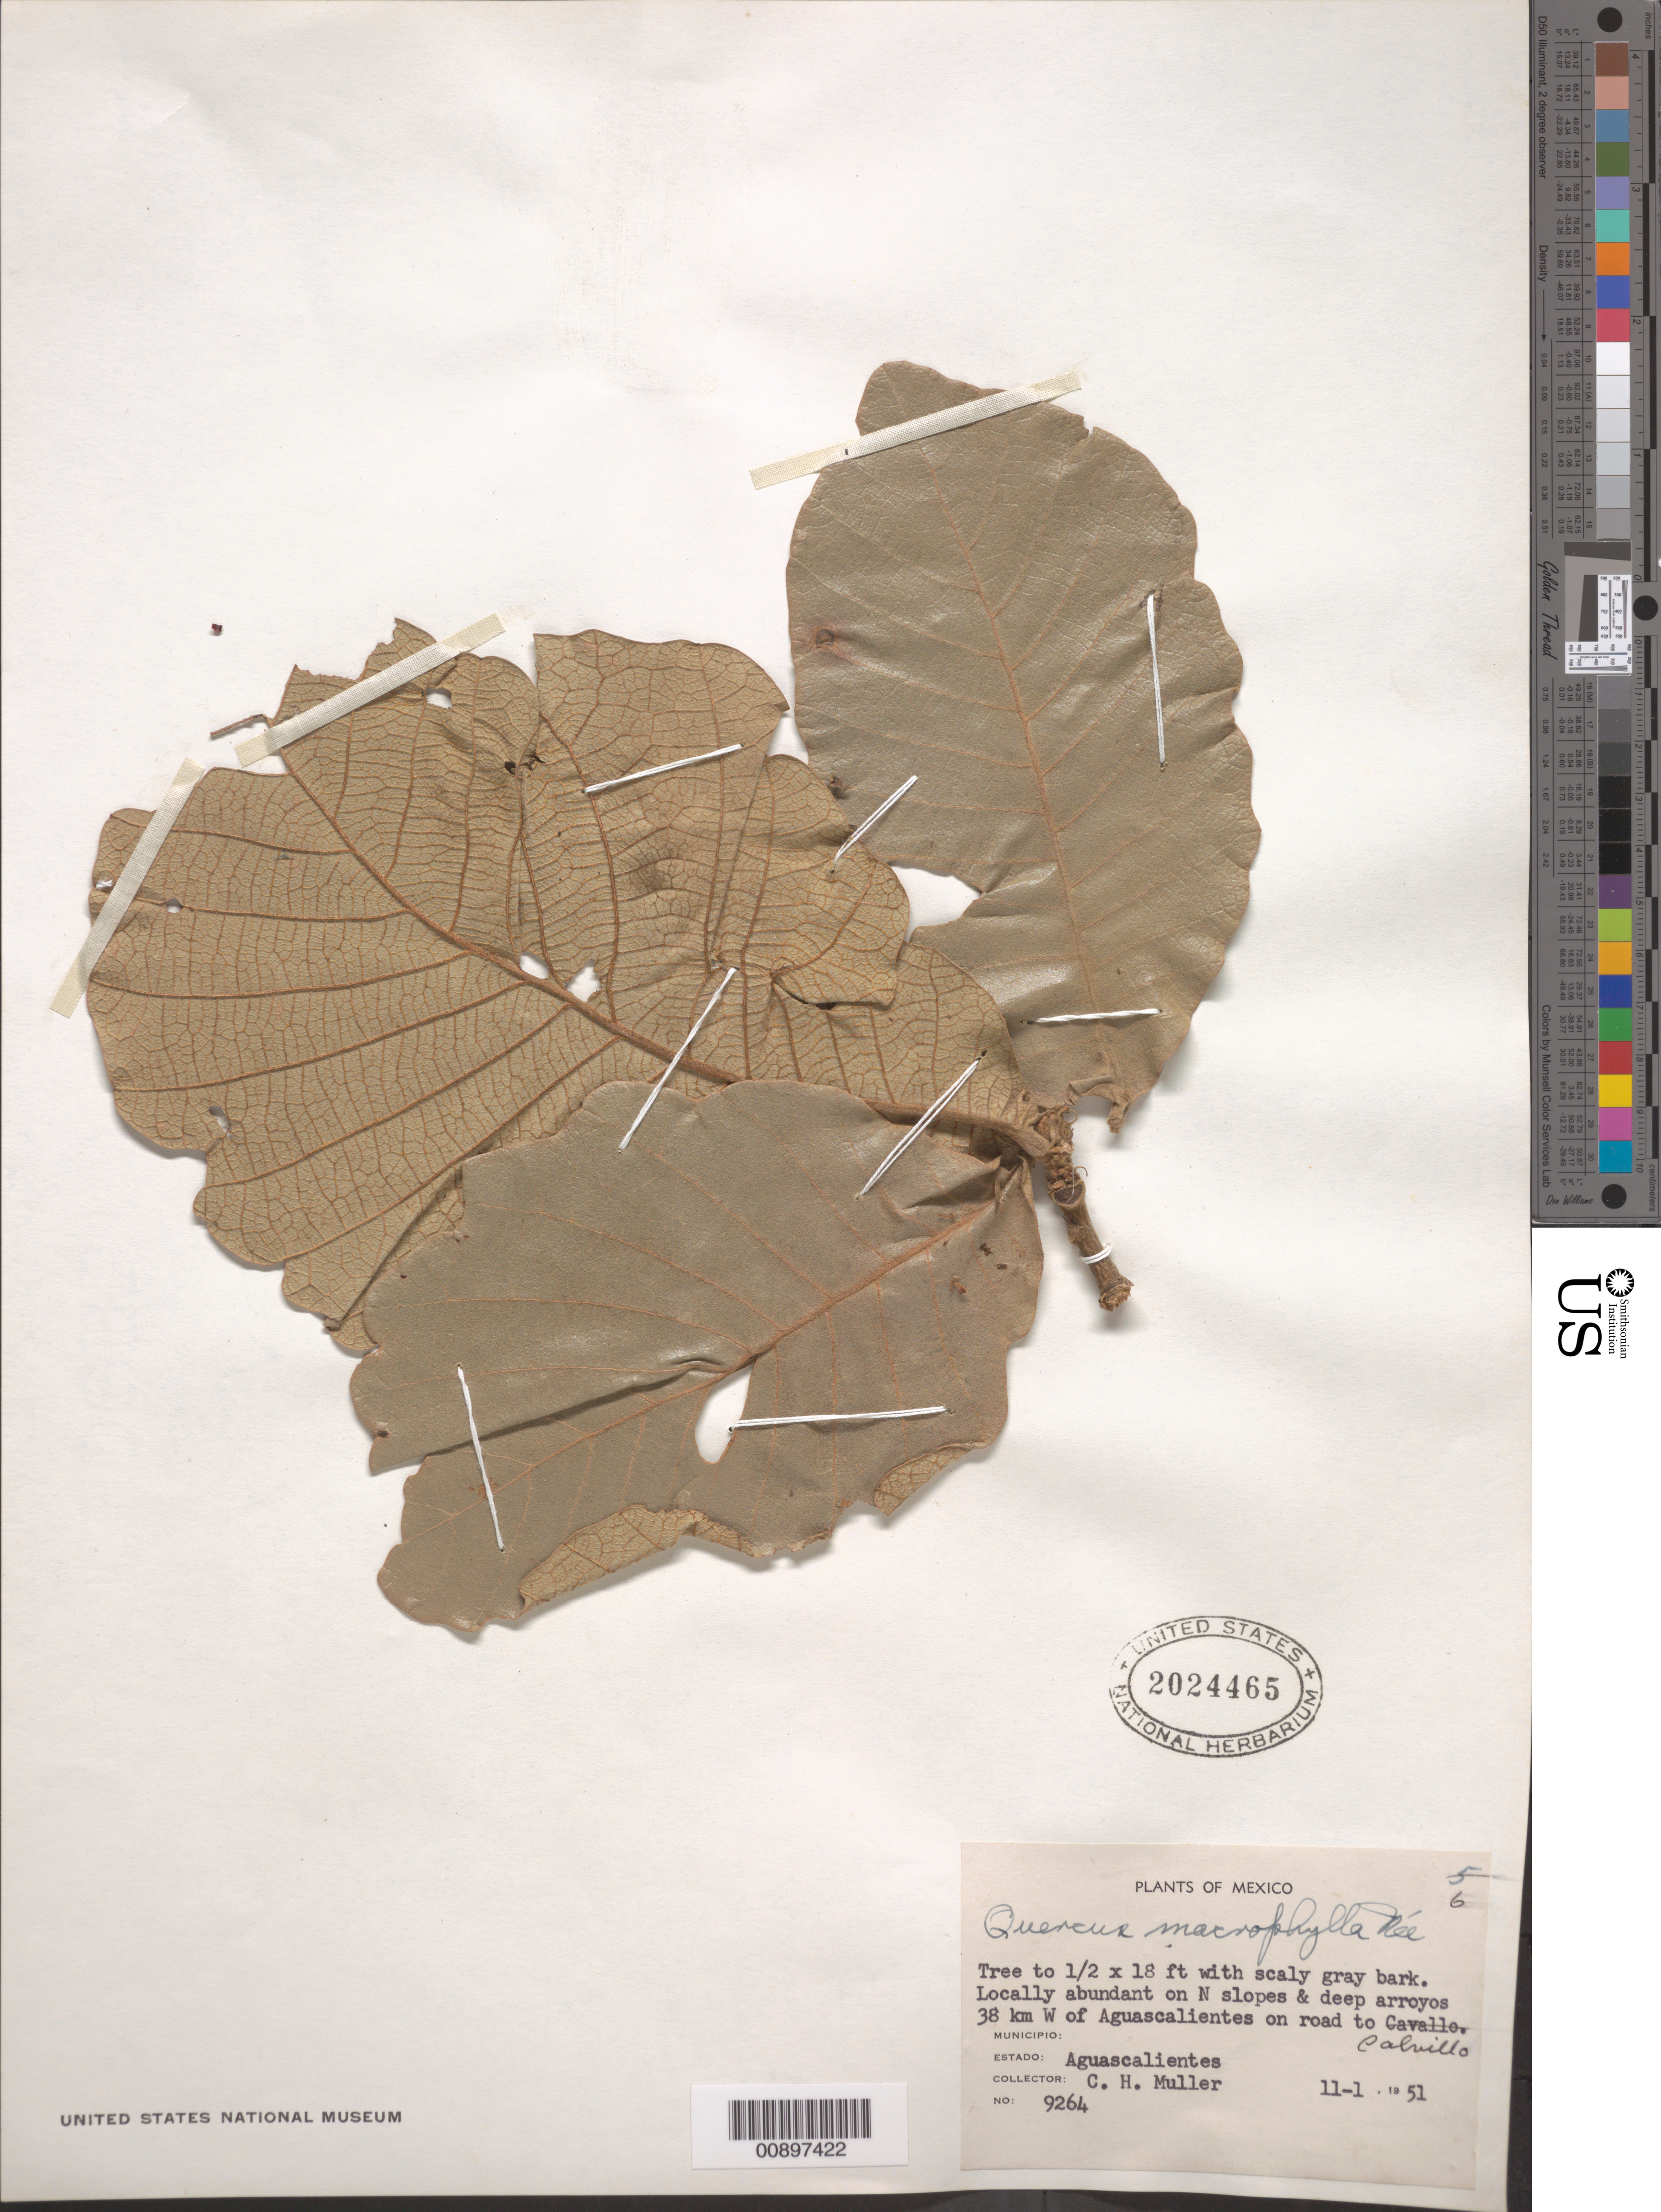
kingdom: Plantae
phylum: Tracheophyta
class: Magnoliopsida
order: Fagales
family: Fagaceae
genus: Quercus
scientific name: Quercus macrophylla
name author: Née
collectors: C. H. Muller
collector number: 9264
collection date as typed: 01 Nov 1951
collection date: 1951-11-01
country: Mexico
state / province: Aguascalientes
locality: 38 km W of Aguascalientes on road to Calvillo. Estado de Aguascalientes.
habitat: Locally abundant on N slopes & deep arroyos.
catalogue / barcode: US 2024465